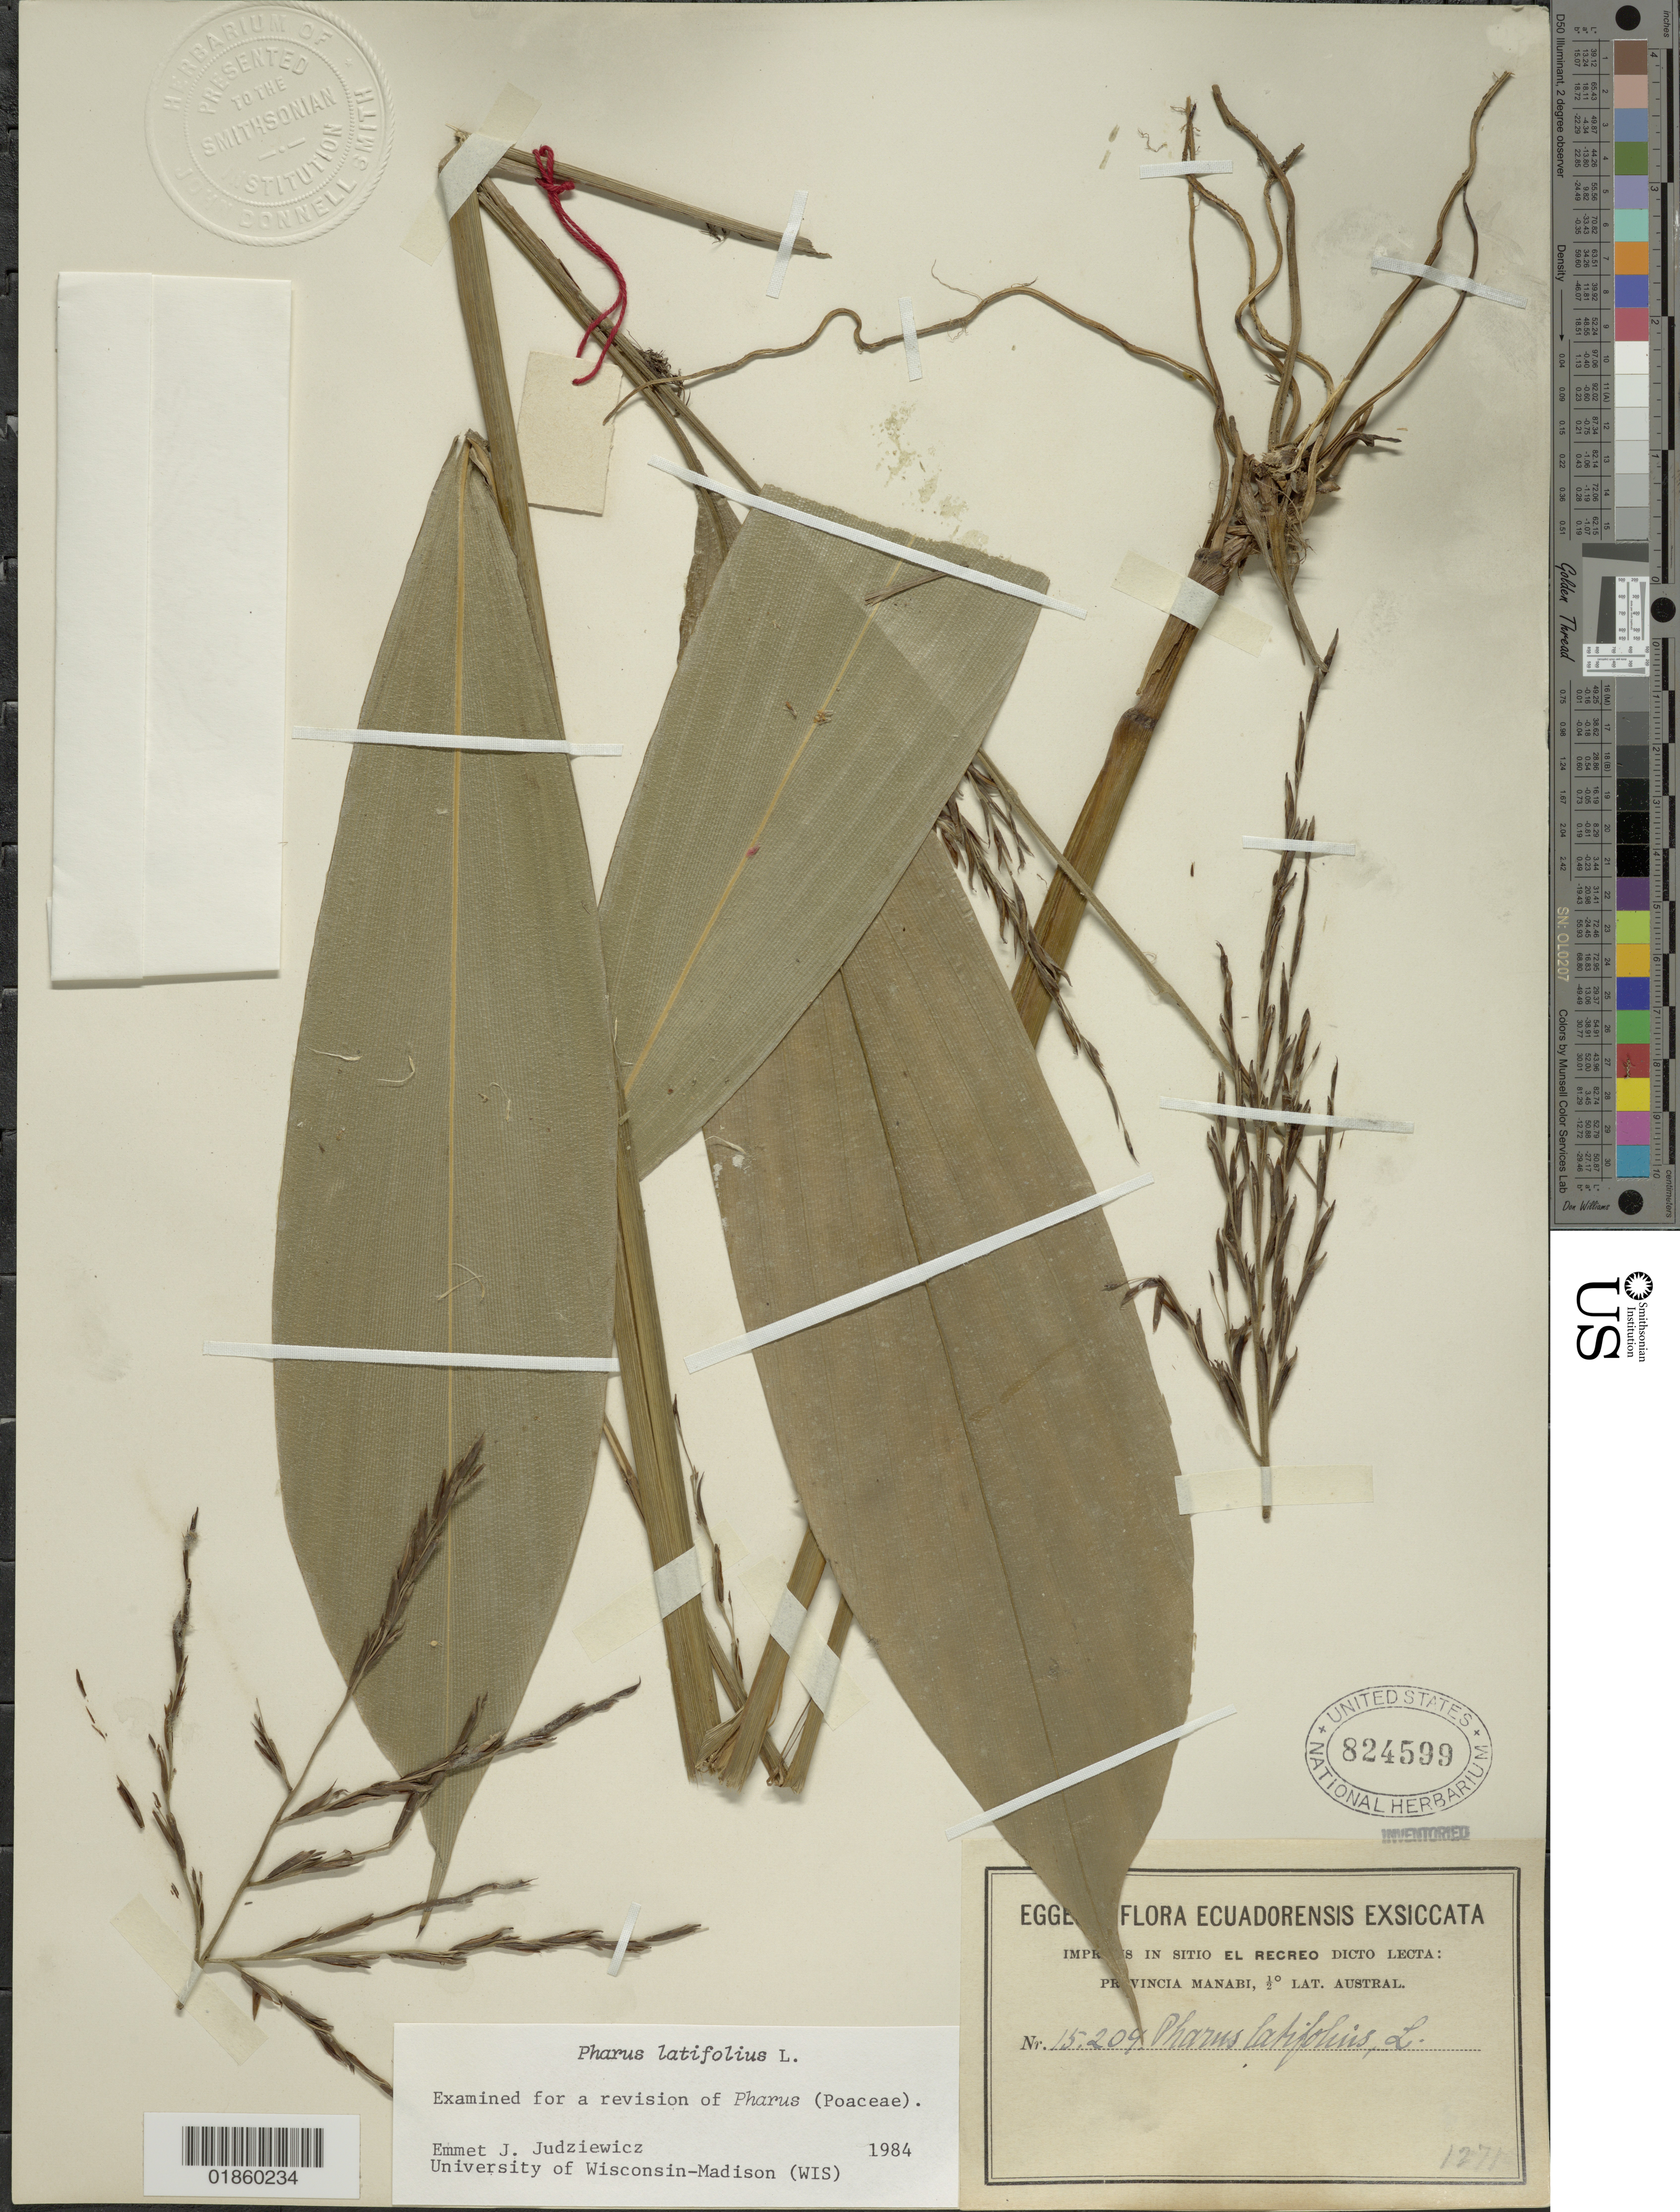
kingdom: Plantae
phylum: Tracheophyta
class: Liliopsida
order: Poales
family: Poaceae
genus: Pharus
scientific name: Pharus latifolius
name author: L.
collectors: H. F. A. von Eggers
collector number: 15209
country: Ecuador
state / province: Manabí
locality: Lecta, el recreo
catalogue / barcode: US 824599